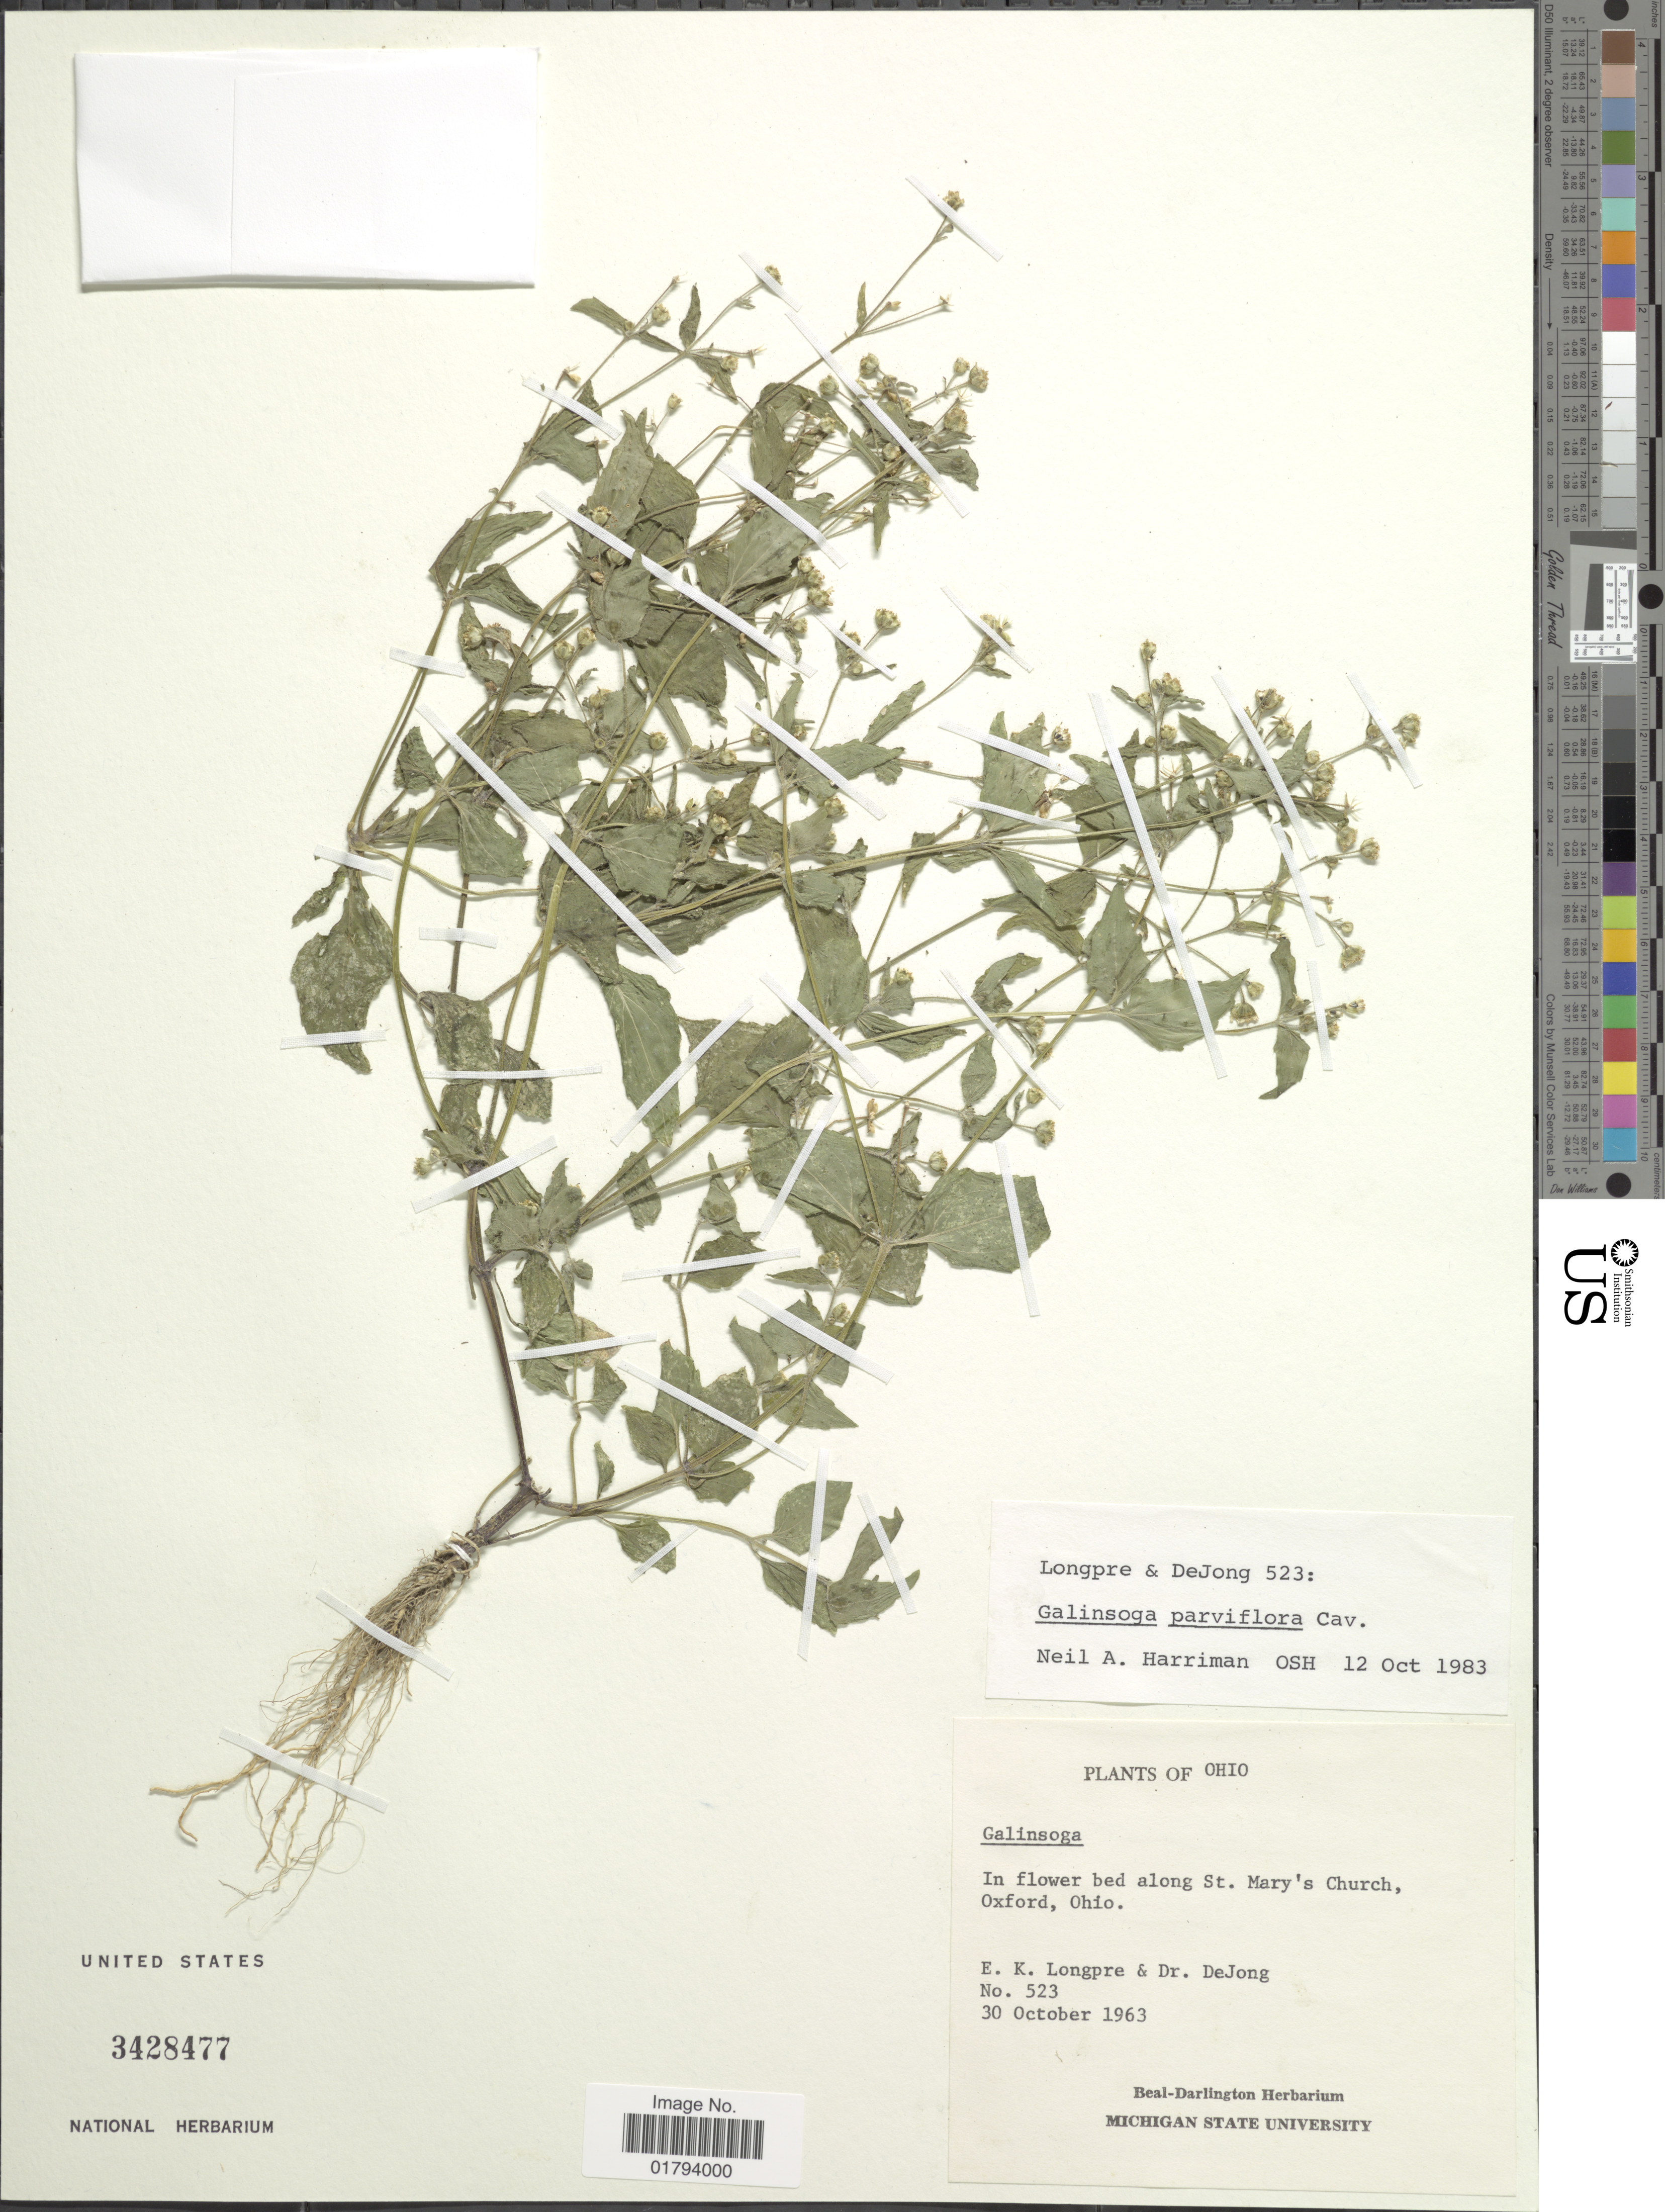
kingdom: Plantae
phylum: Tracheophyta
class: Magnoliopsida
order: Asterales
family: Asteraceae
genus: Galinsoga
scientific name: Galinsoga parviflora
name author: Cav.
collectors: E. Longpre & Dejong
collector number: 523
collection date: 1963-10-30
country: United States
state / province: Ohio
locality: In flower bed along St. Mary's Church, Oxford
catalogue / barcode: US 3428477